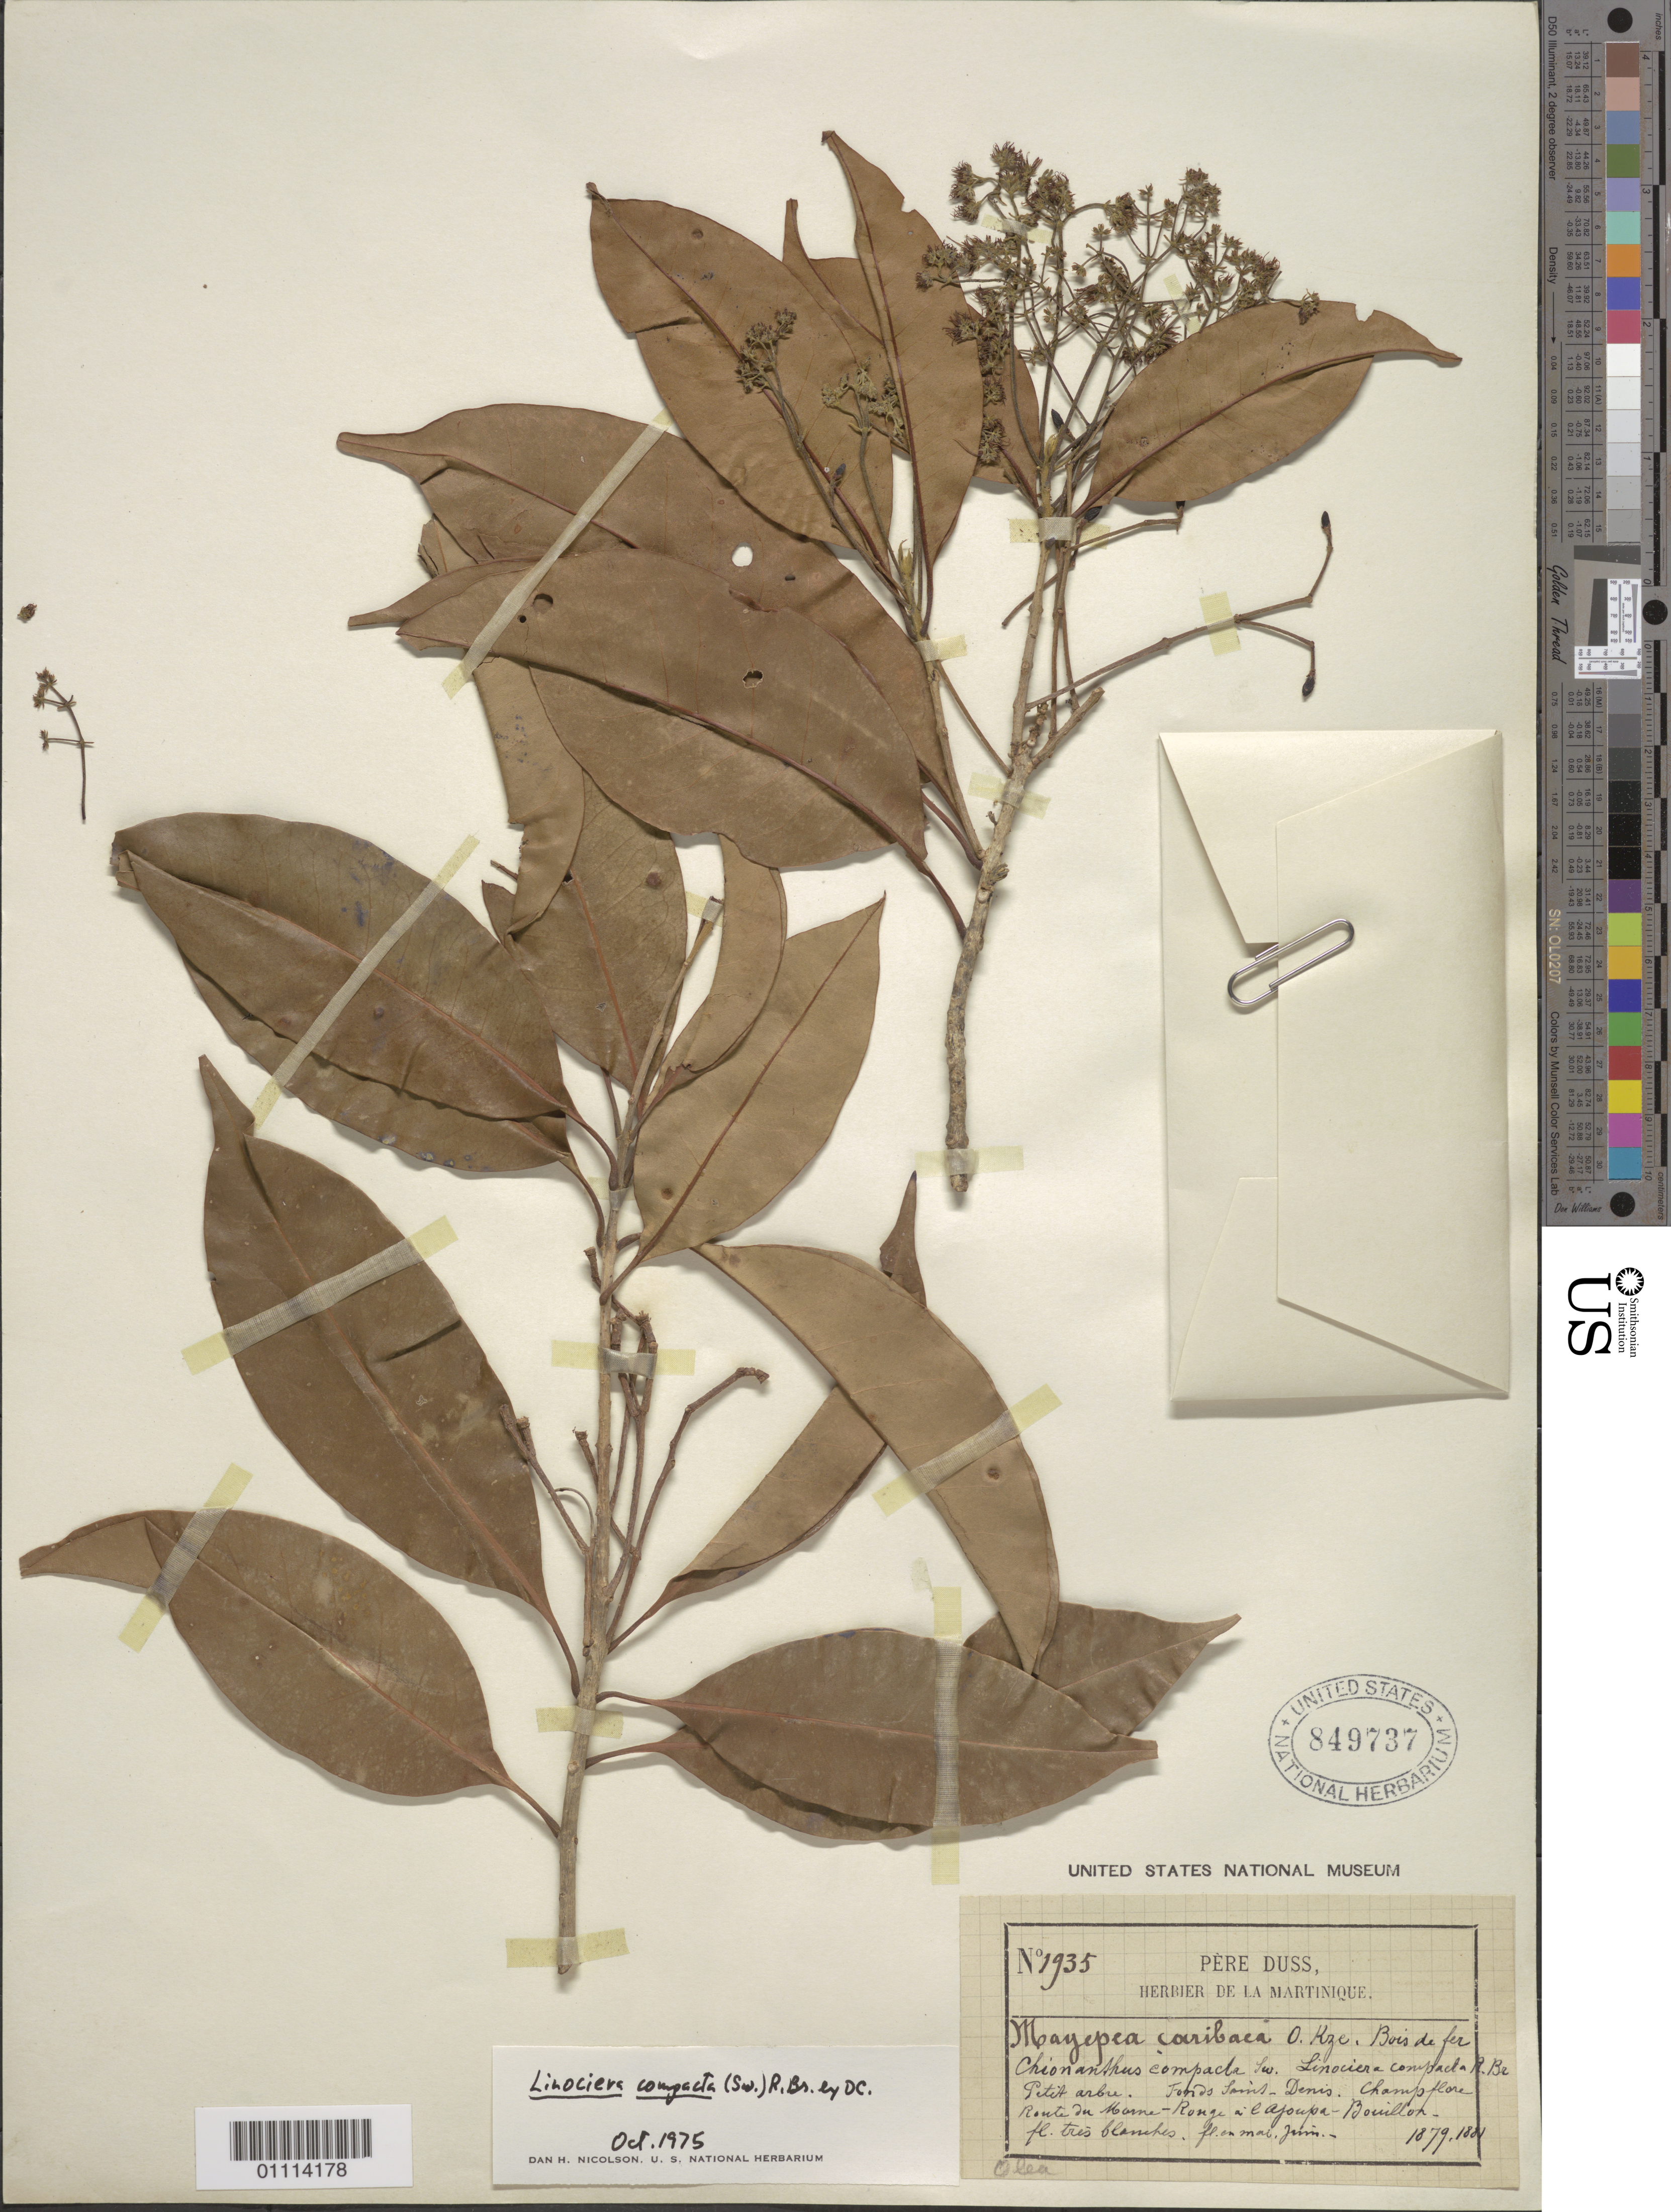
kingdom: Plantae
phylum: Tracheophyta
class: Magnoliopsida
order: Lamiales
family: Oleaceae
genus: Chionanthus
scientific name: Chionanthus compactus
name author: Sw.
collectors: Père Duss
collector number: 1935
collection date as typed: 1879 and 1881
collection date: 1879,1881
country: Martinique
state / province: Saint-Pierre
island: Martinique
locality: Fonds Saint-Denis. Champflore. Route du Morne-Rouge a l'ajoupa Bouillon.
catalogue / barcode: US 849737